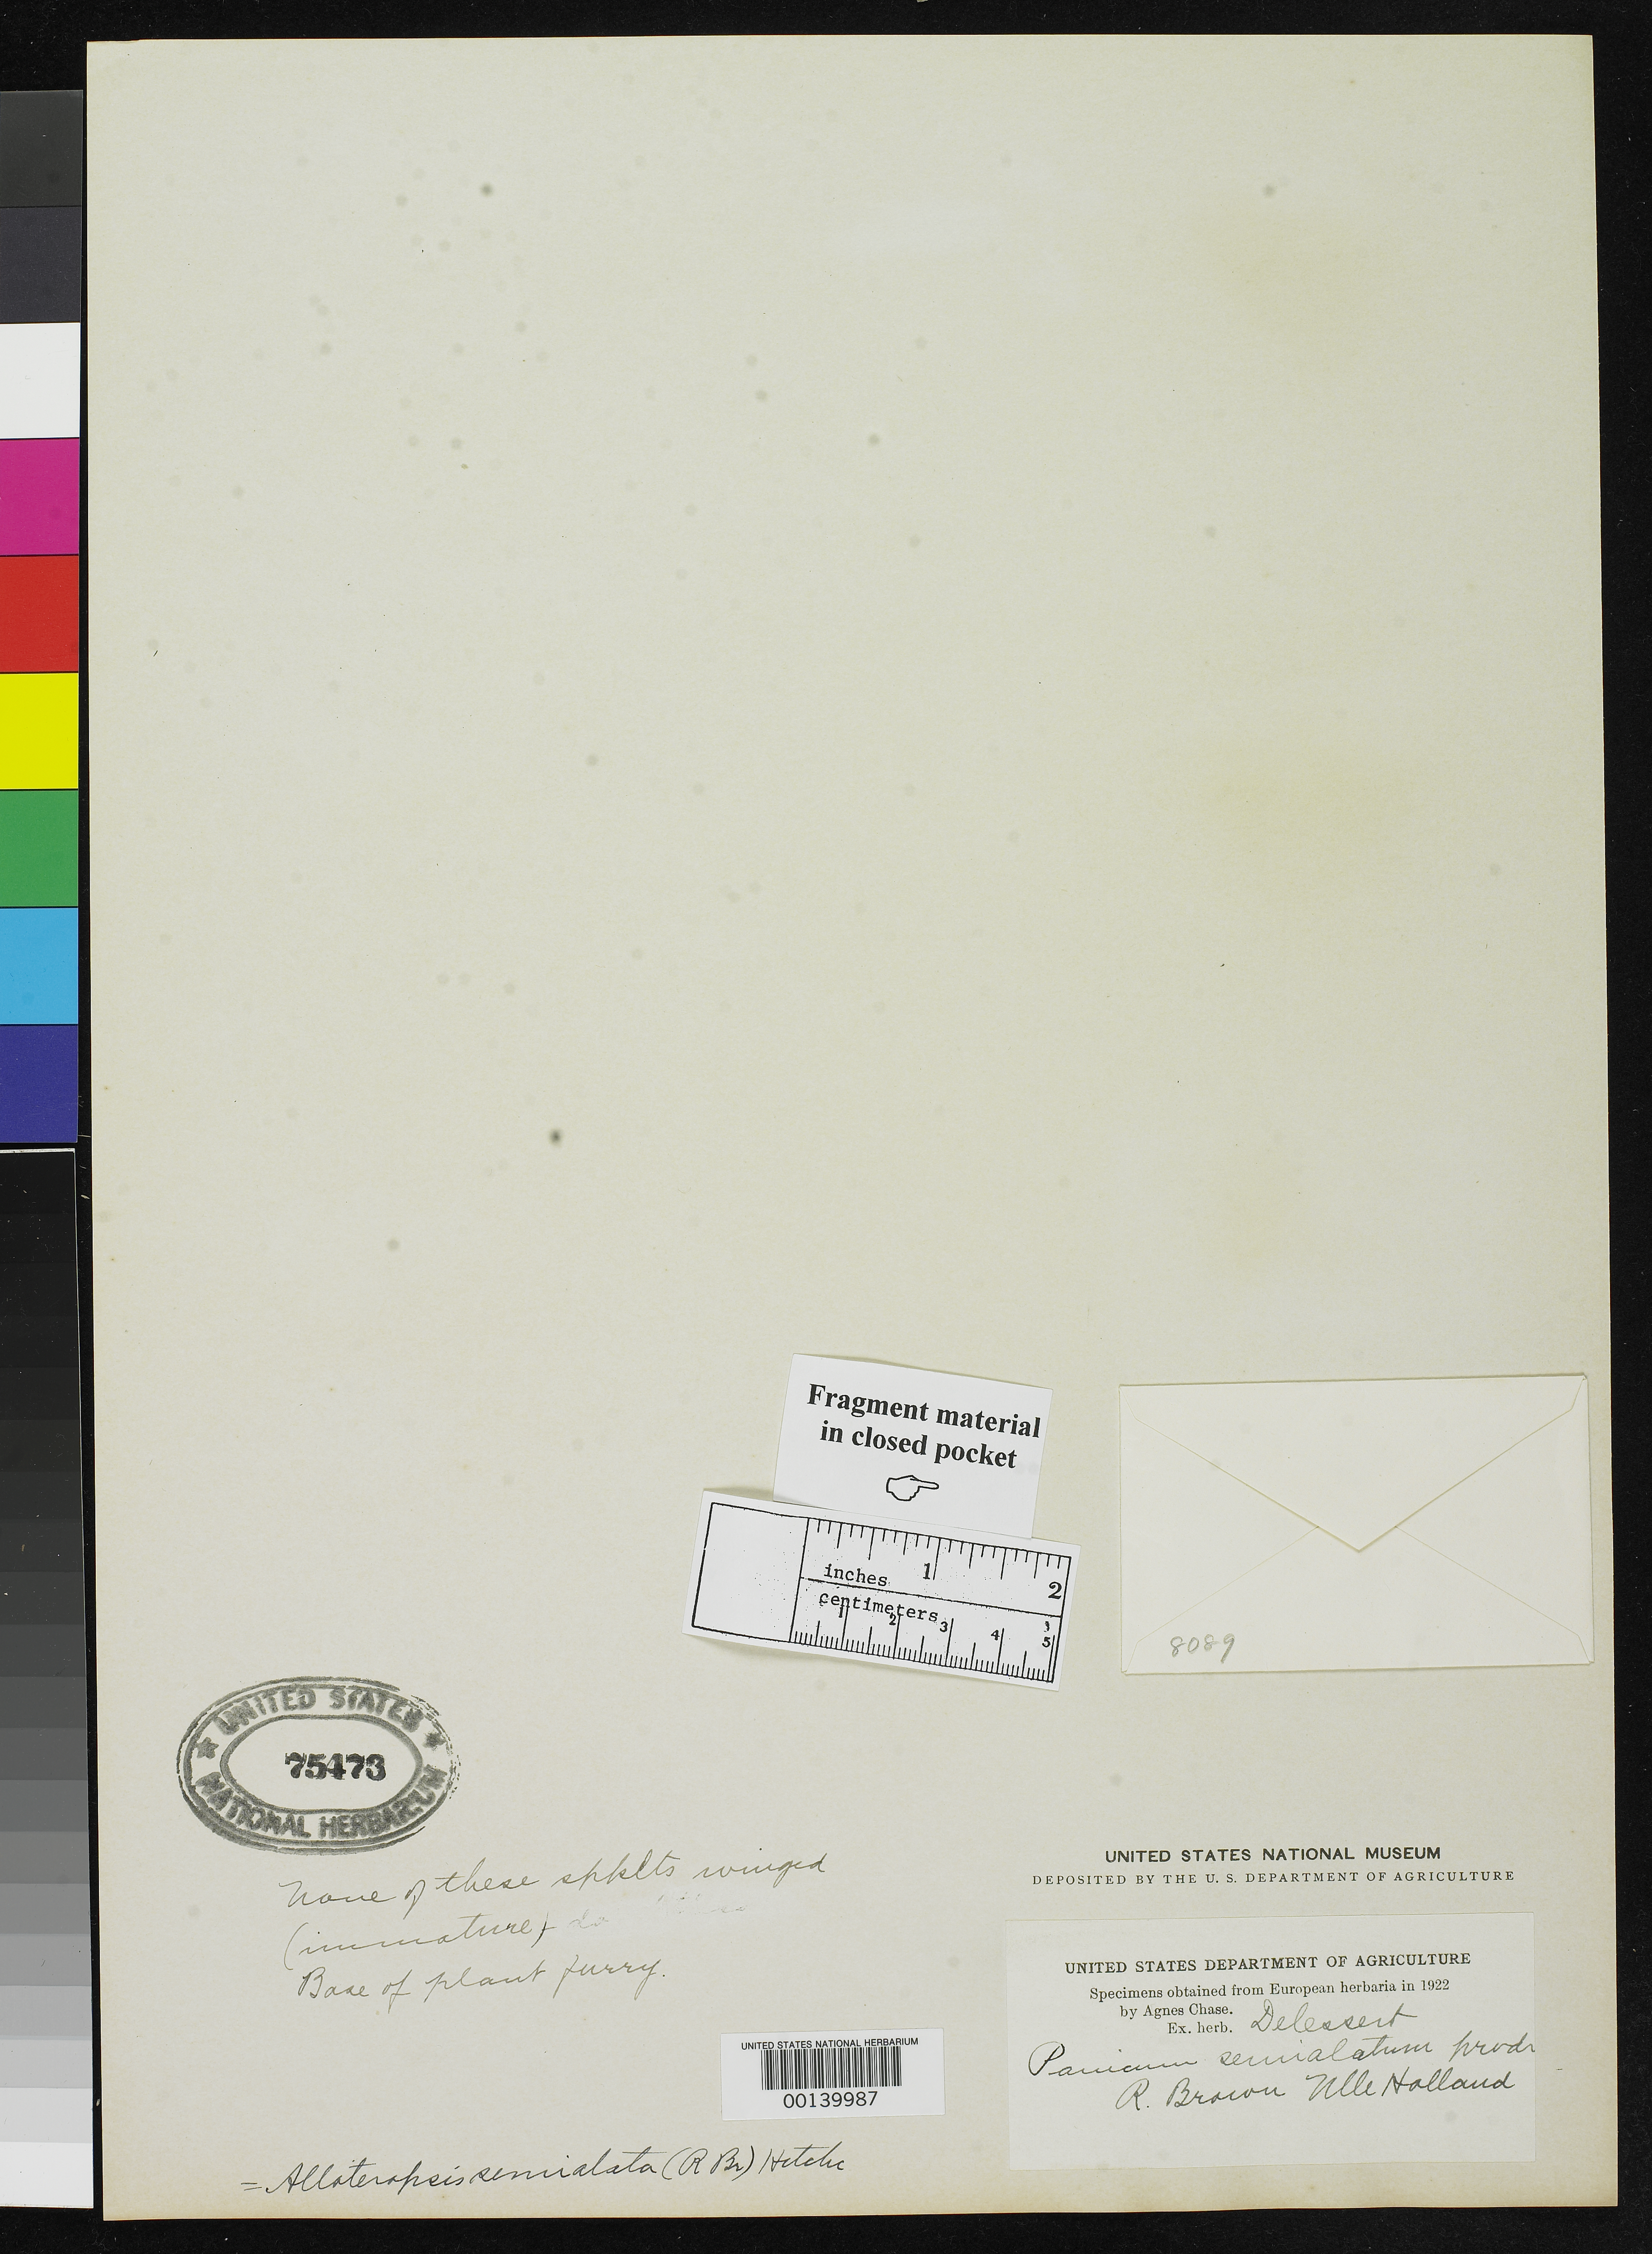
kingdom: Plantae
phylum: Tracheophyta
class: Liliopsida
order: Poales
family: Poaceae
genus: Panicum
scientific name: Panicum semialatum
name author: R. Br.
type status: Type Fragment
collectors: W. T. Aiton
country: Australia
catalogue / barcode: US 75473